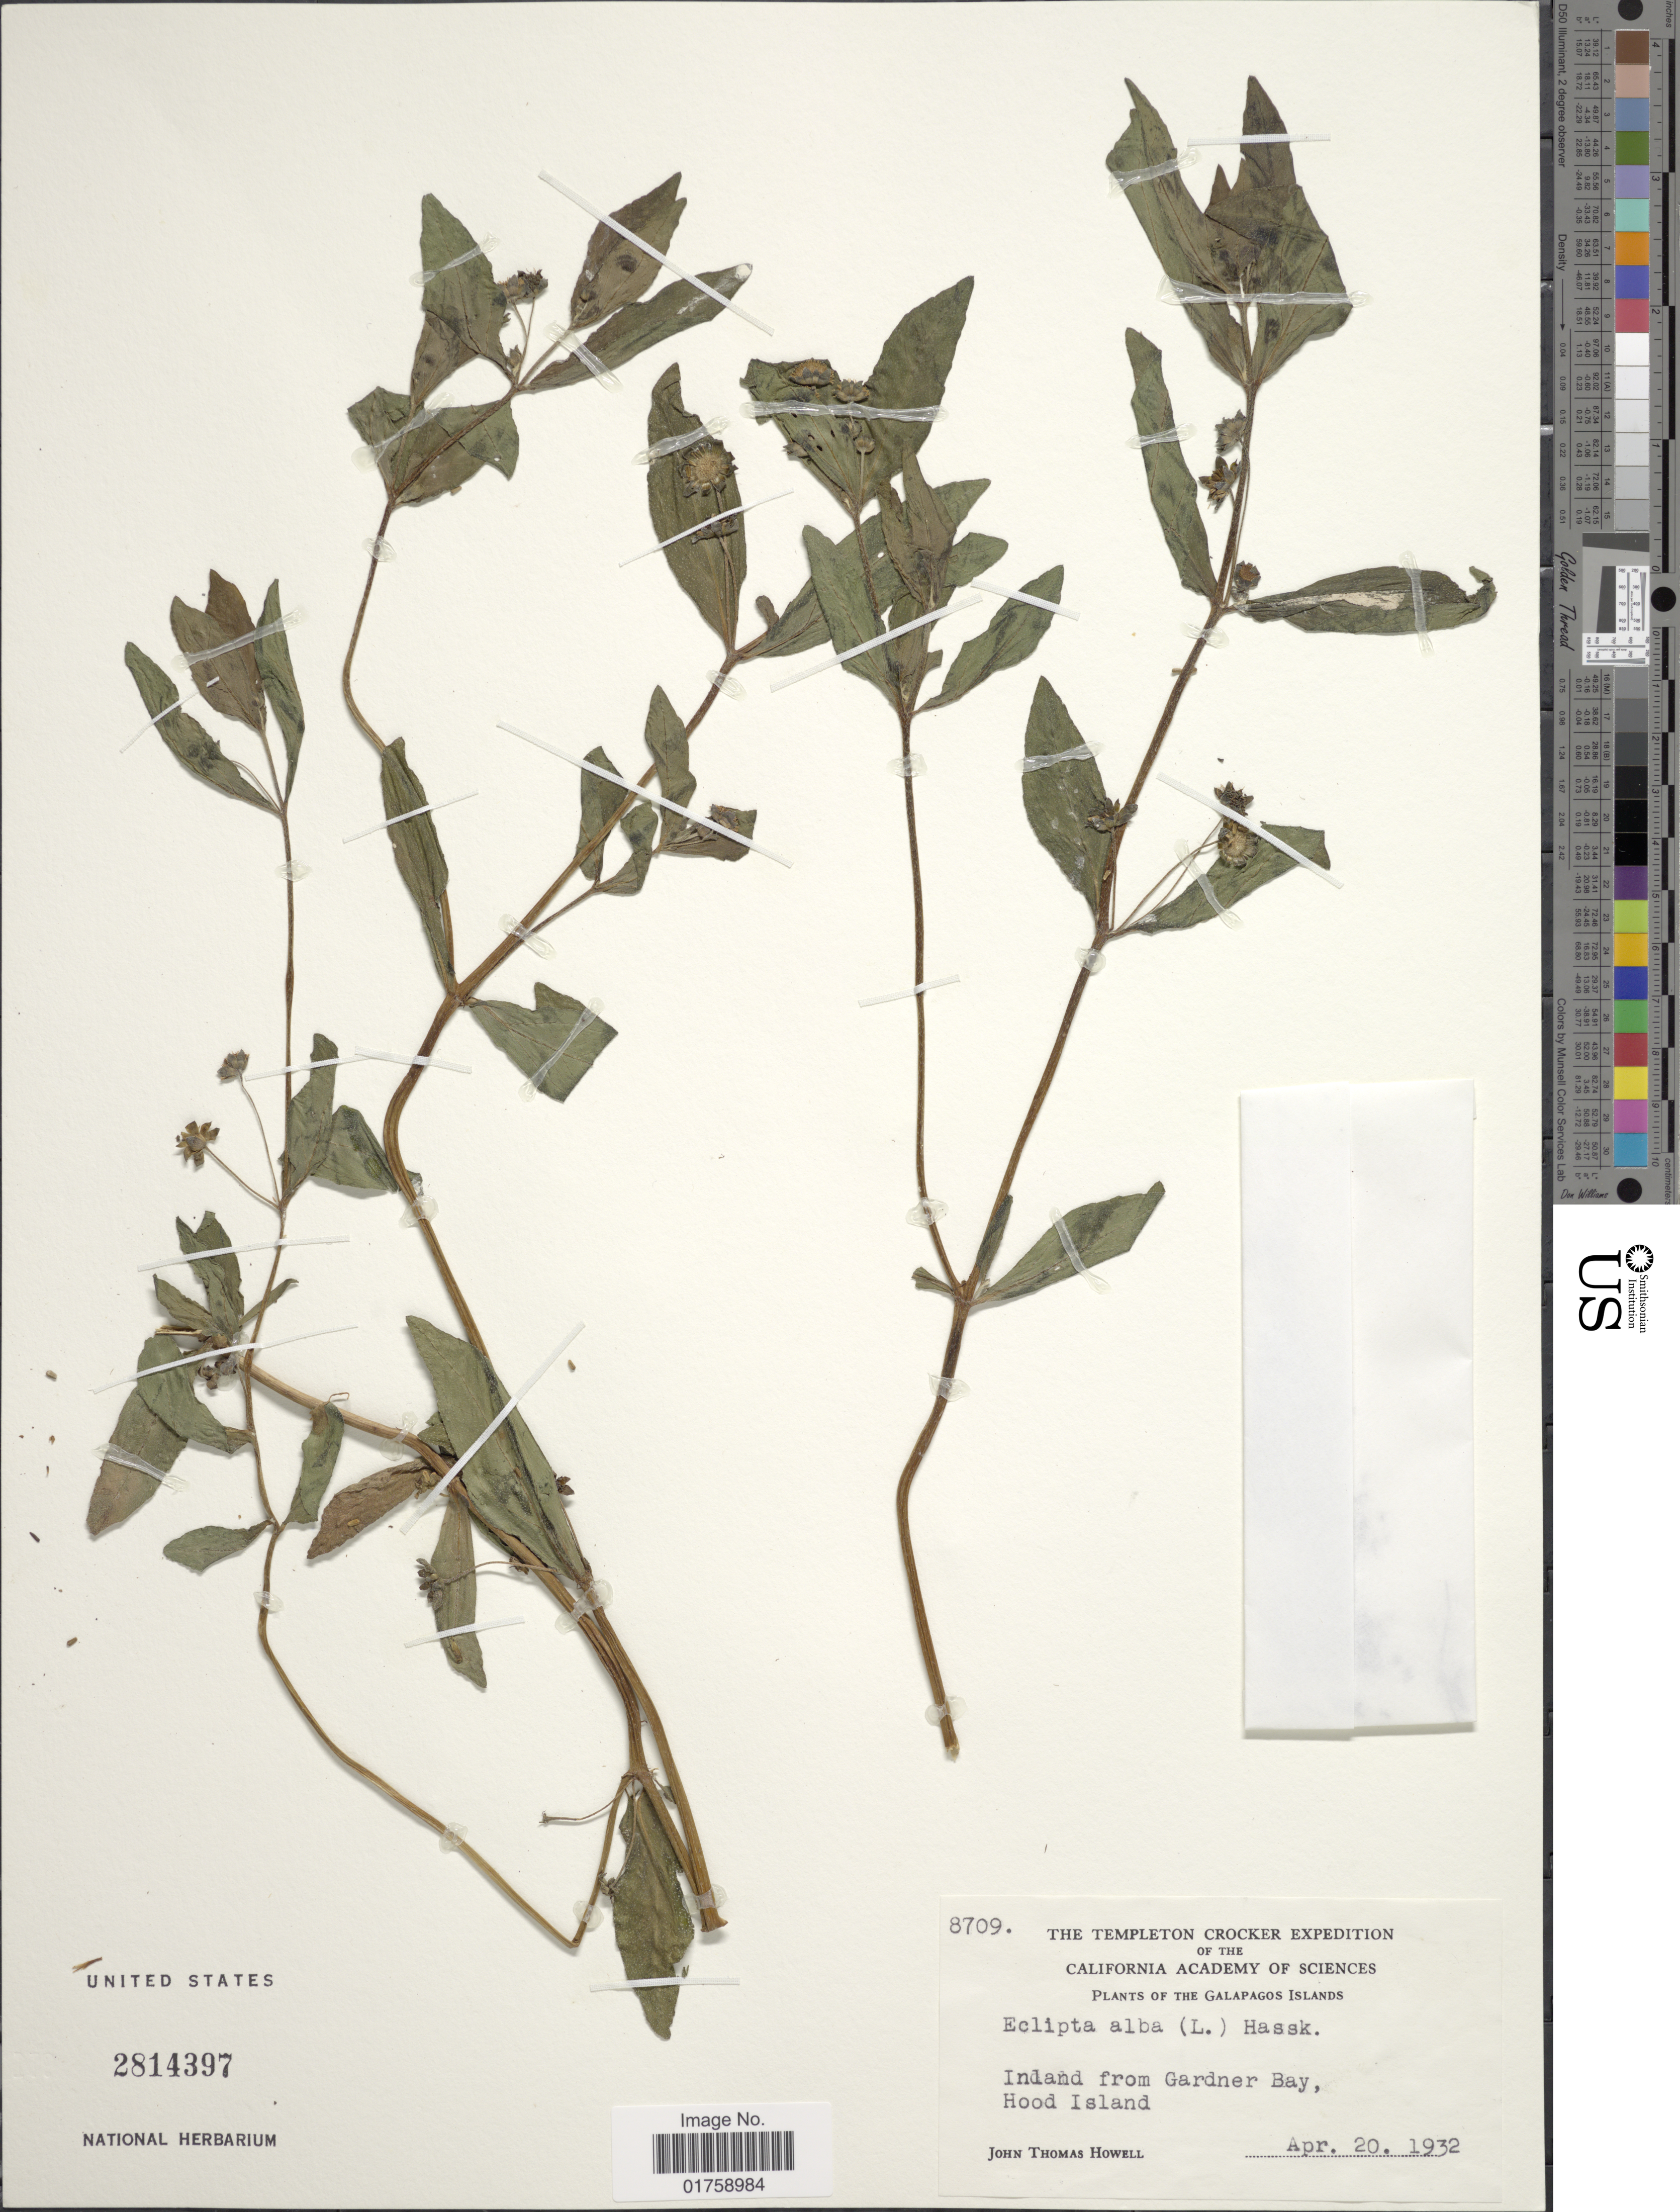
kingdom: Plantae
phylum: Tracheophyta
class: Magnoliopsida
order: Asterales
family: Asteraceae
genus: Eclipta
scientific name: Eclipta prostrata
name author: (L.) L.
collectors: J. T. Howell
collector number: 8709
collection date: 1932-04-20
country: Ecuador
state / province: Colón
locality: The Galapagos Islands. Inland from Gardner Bay, Hood Island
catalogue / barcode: US 2814397